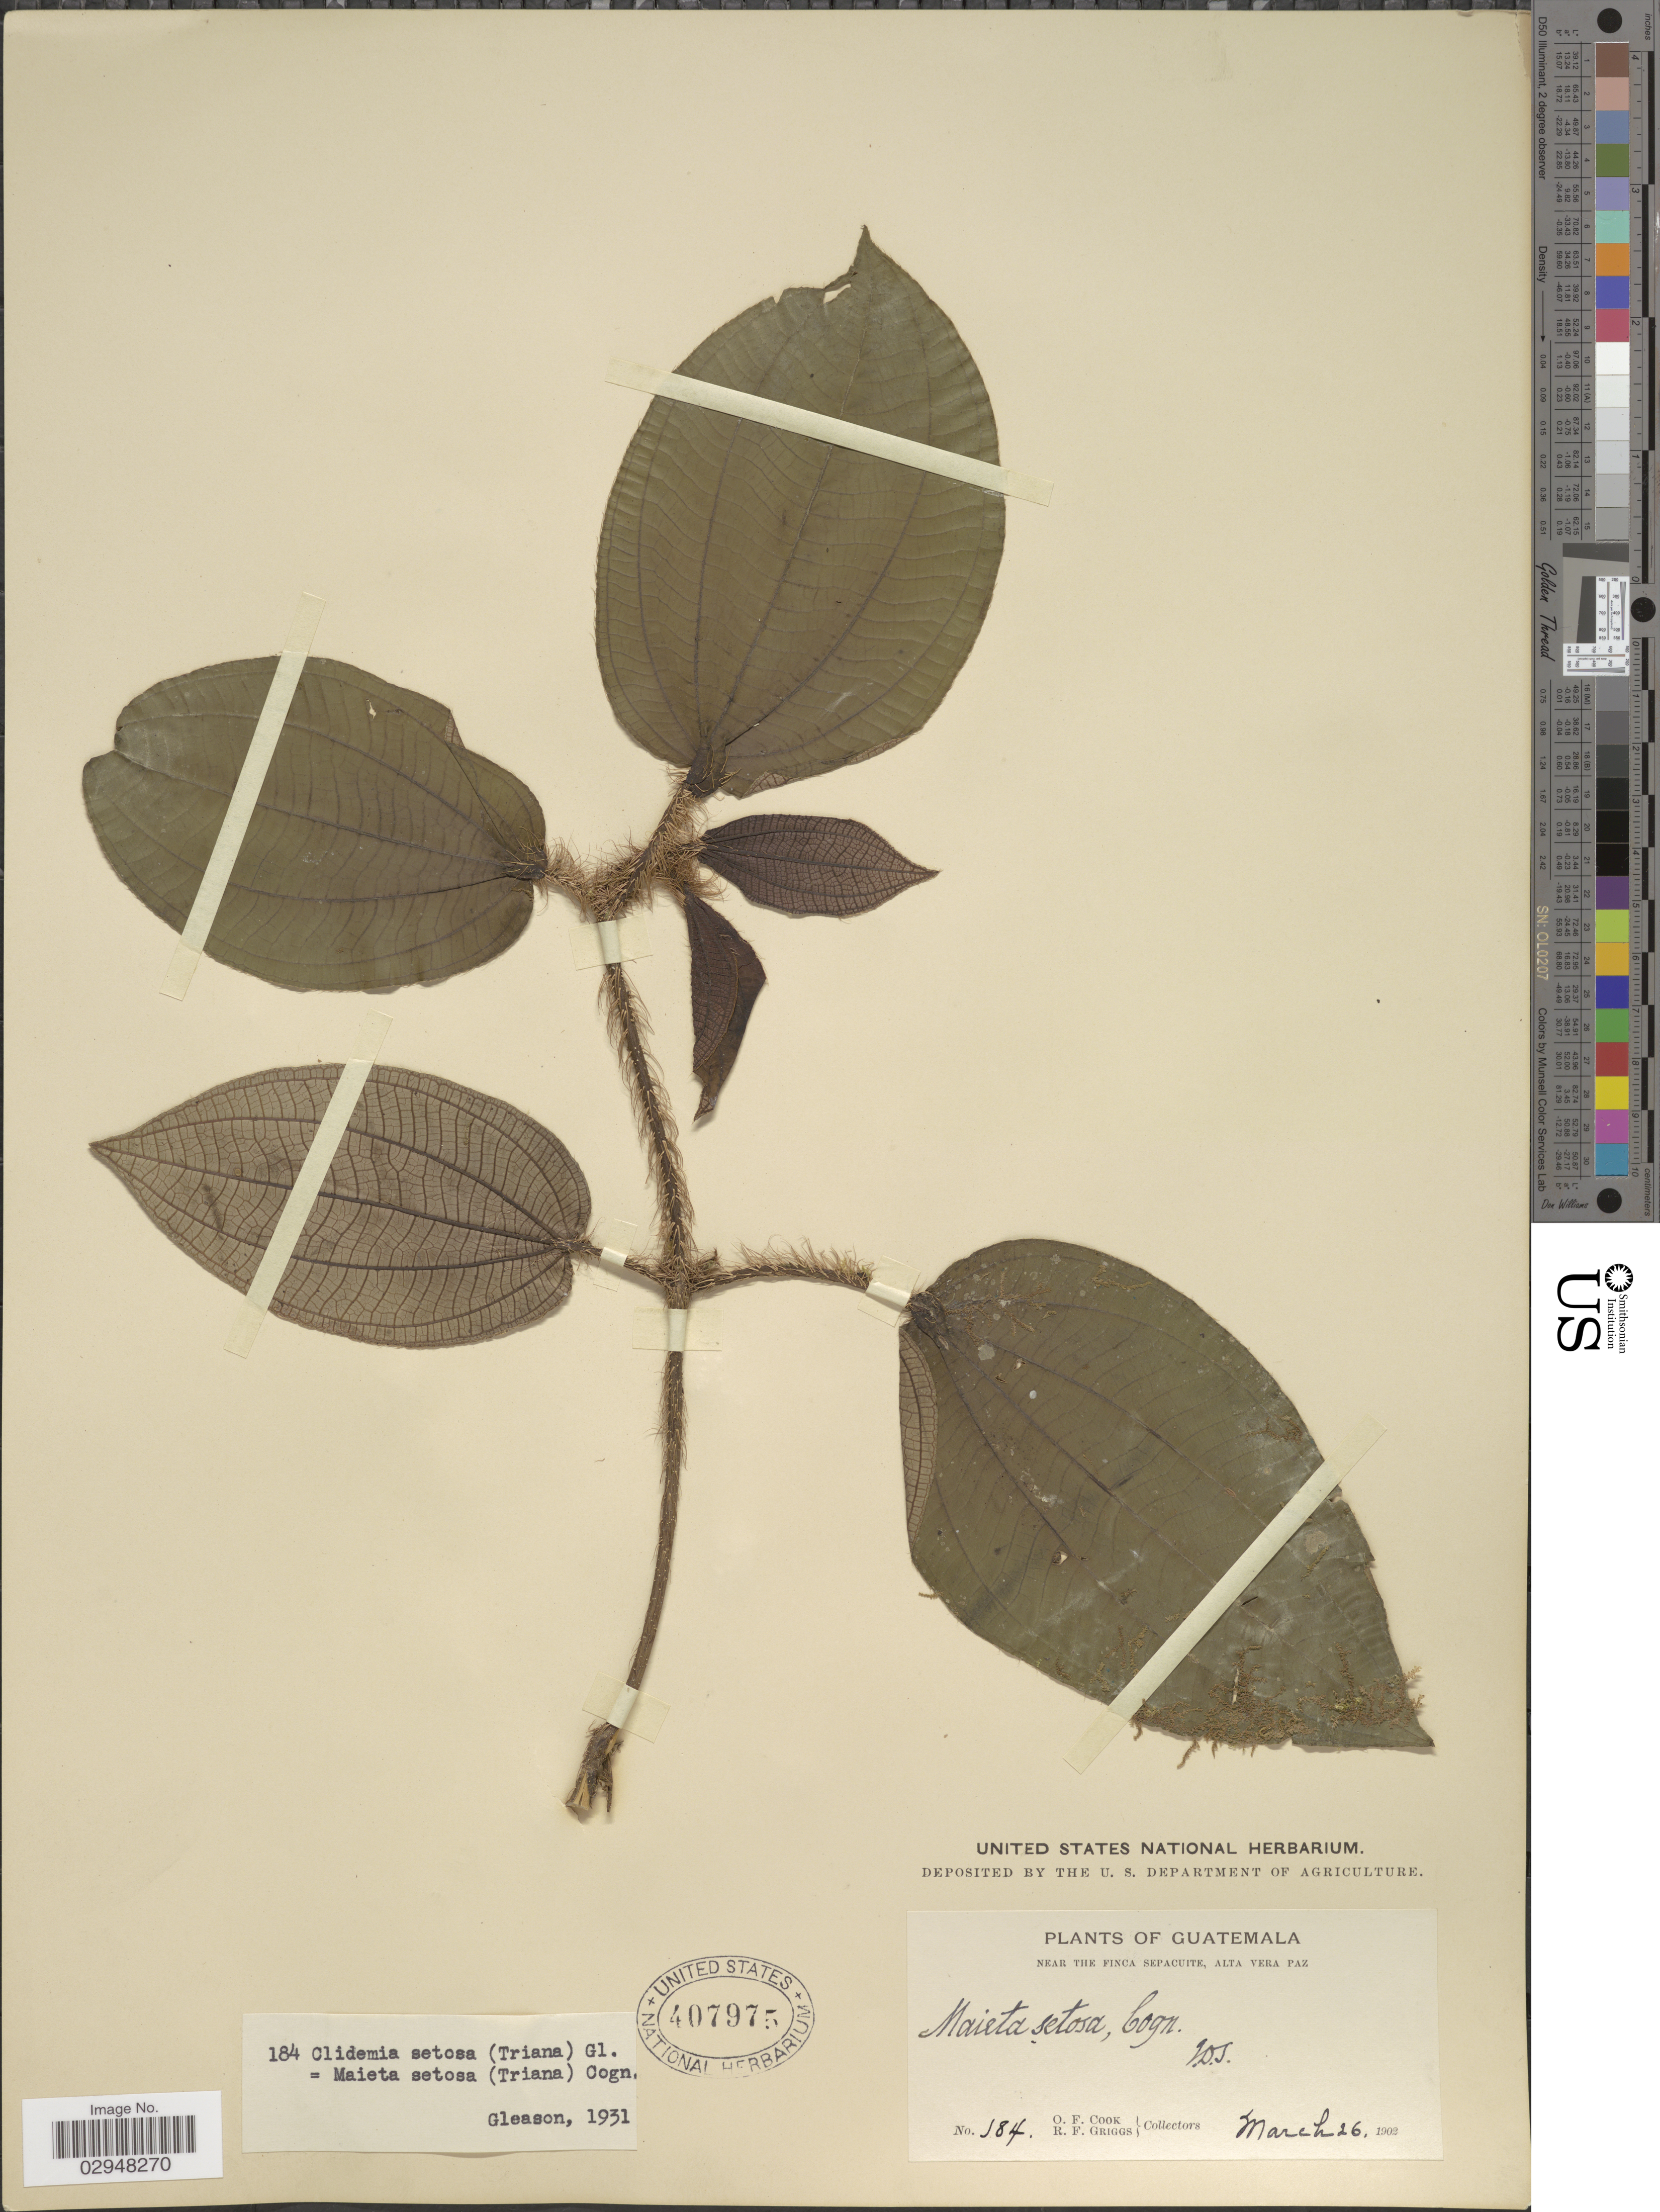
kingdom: Plantae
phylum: Tracheophyta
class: Magnoliopsida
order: Myrtales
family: Melastomataceae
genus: Clidemia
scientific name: Clidemia setosa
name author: (Triana) Gleason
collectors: O. F. Cook & R. F. Griggs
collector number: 184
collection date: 1902-03-26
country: Guatemala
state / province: Alta Verapaz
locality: Near the Finca Sepacuite.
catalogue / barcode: US 407975